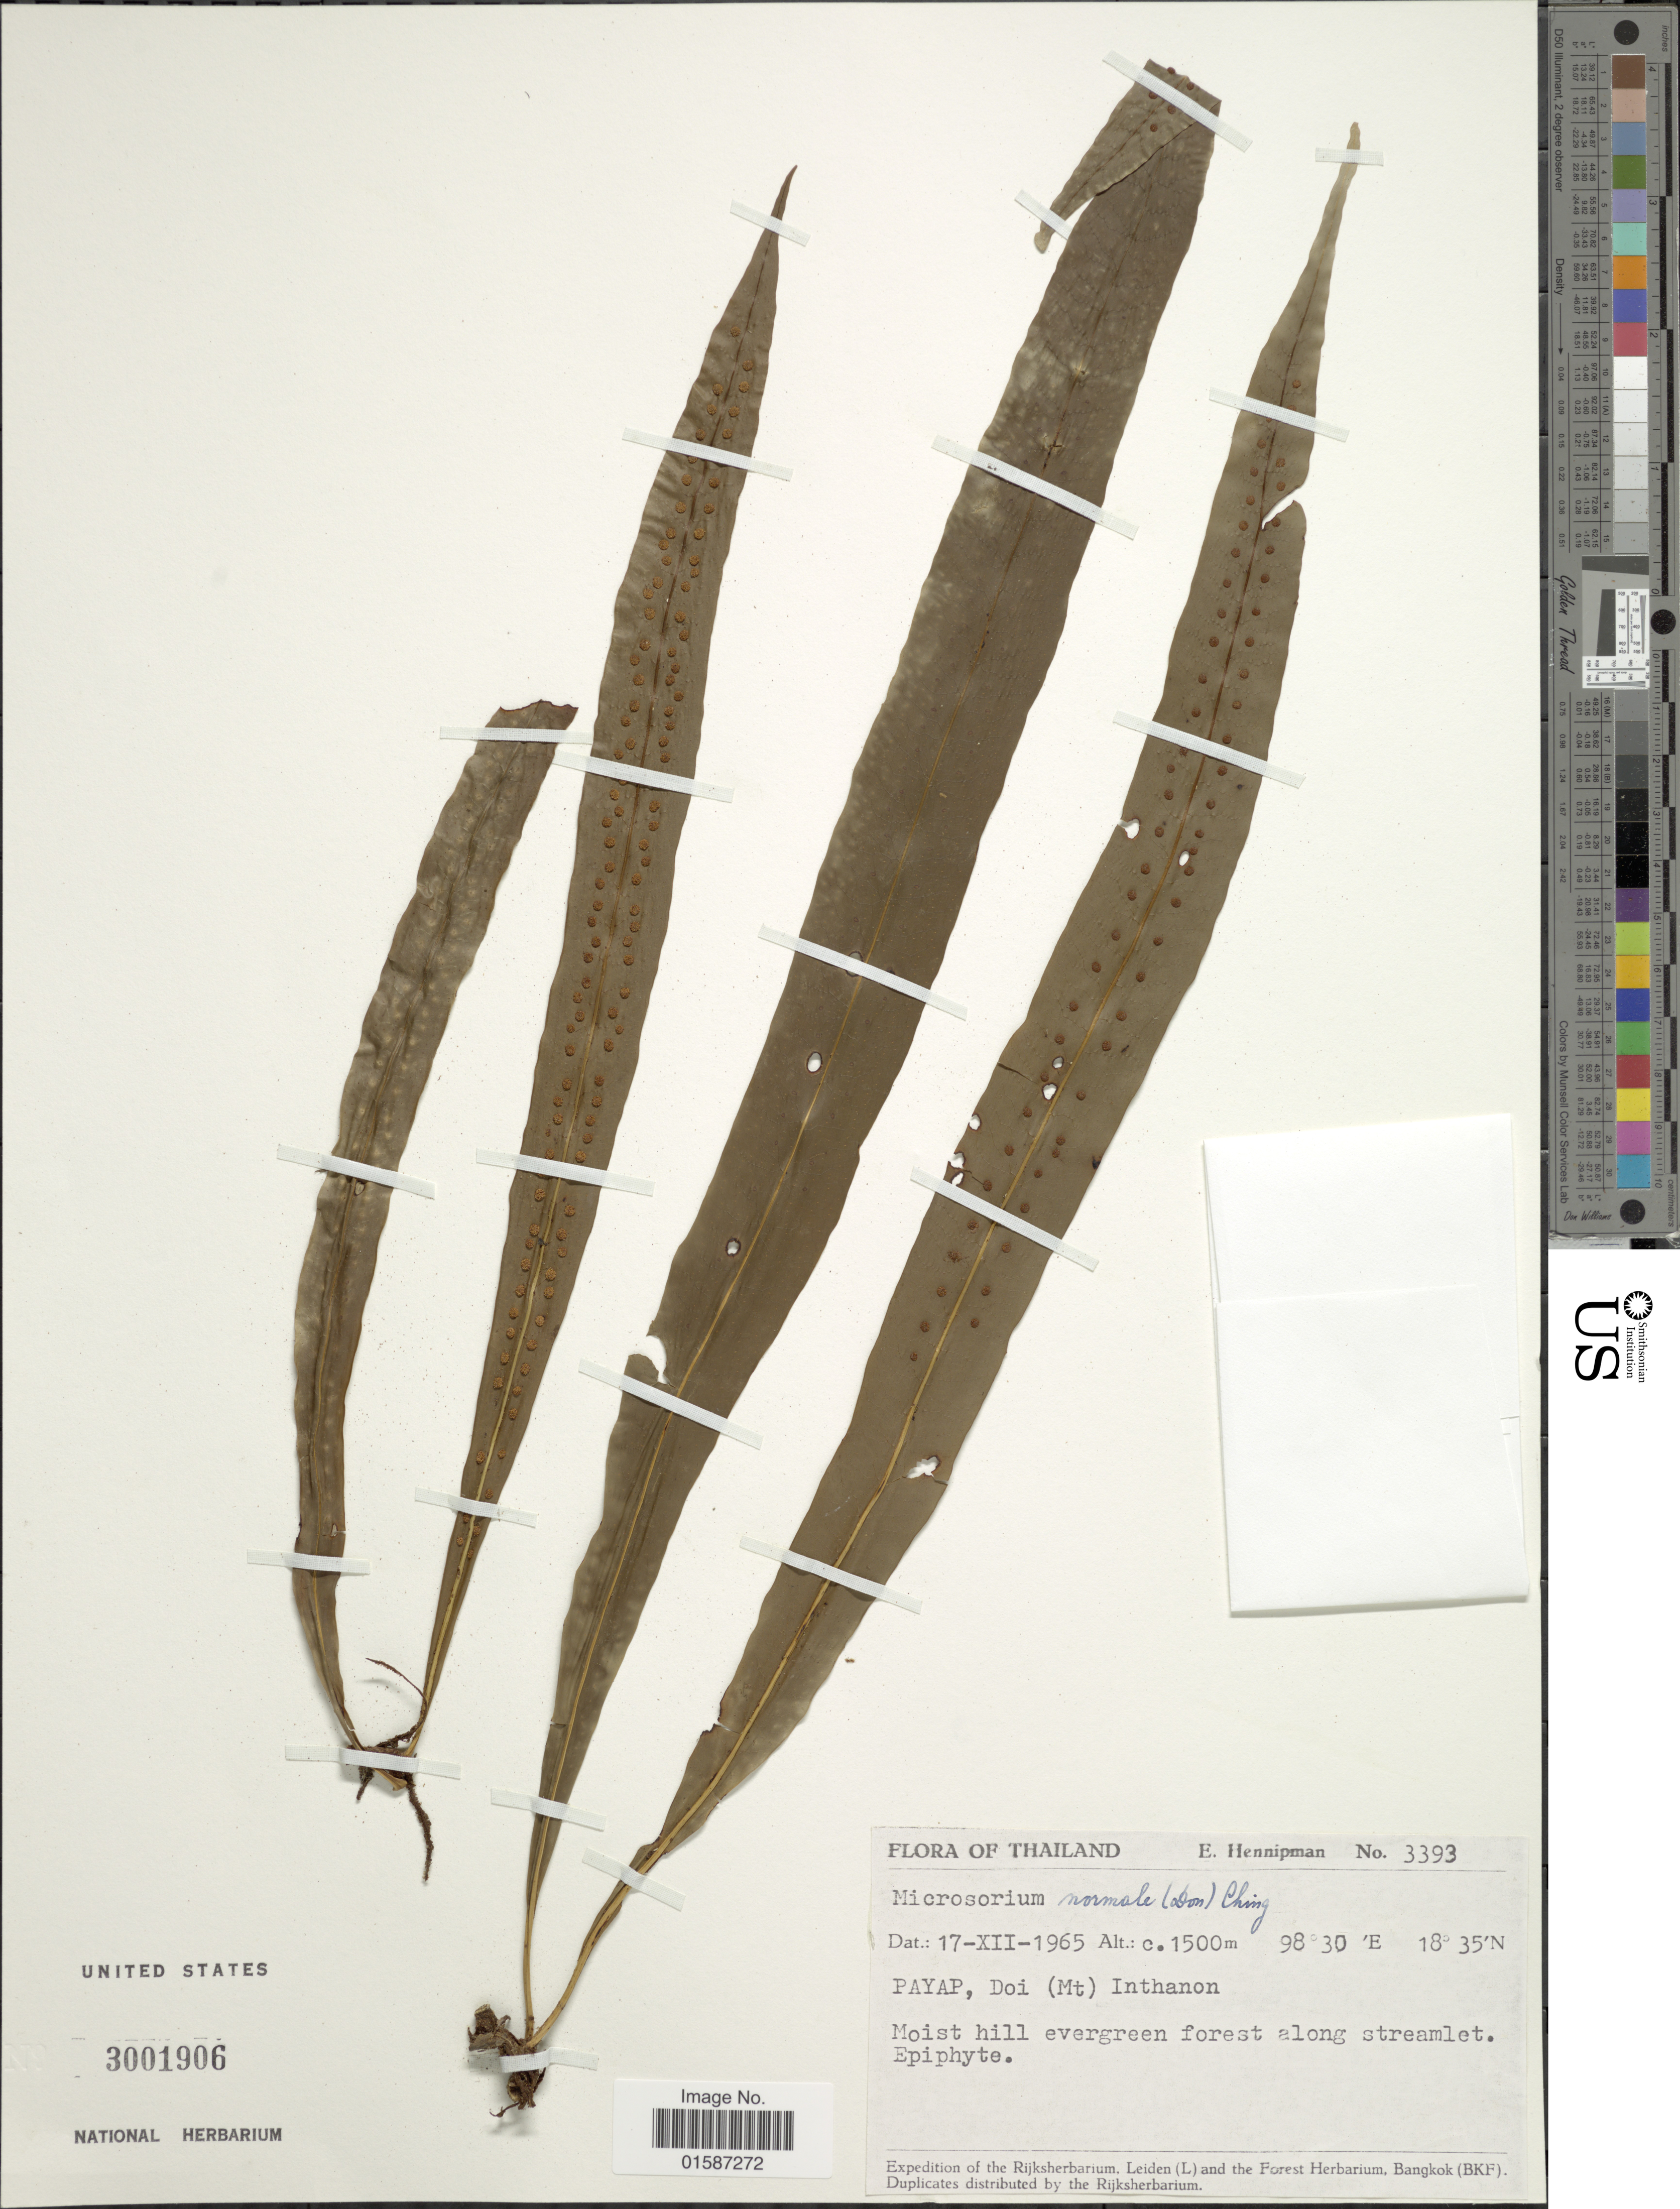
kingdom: Plantae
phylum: Tracheophyta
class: Polypodiopsida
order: Polypodiales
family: Polypodiaceae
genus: Tricholepidium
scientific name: Tricholepidium normale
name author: (D. Don) Ching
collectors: E. Hennipman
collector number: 3393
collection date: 1965-12-17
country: Thailand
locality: Payap, Doi (mt) Inthanon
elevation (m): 1500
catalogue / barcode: US 3001906